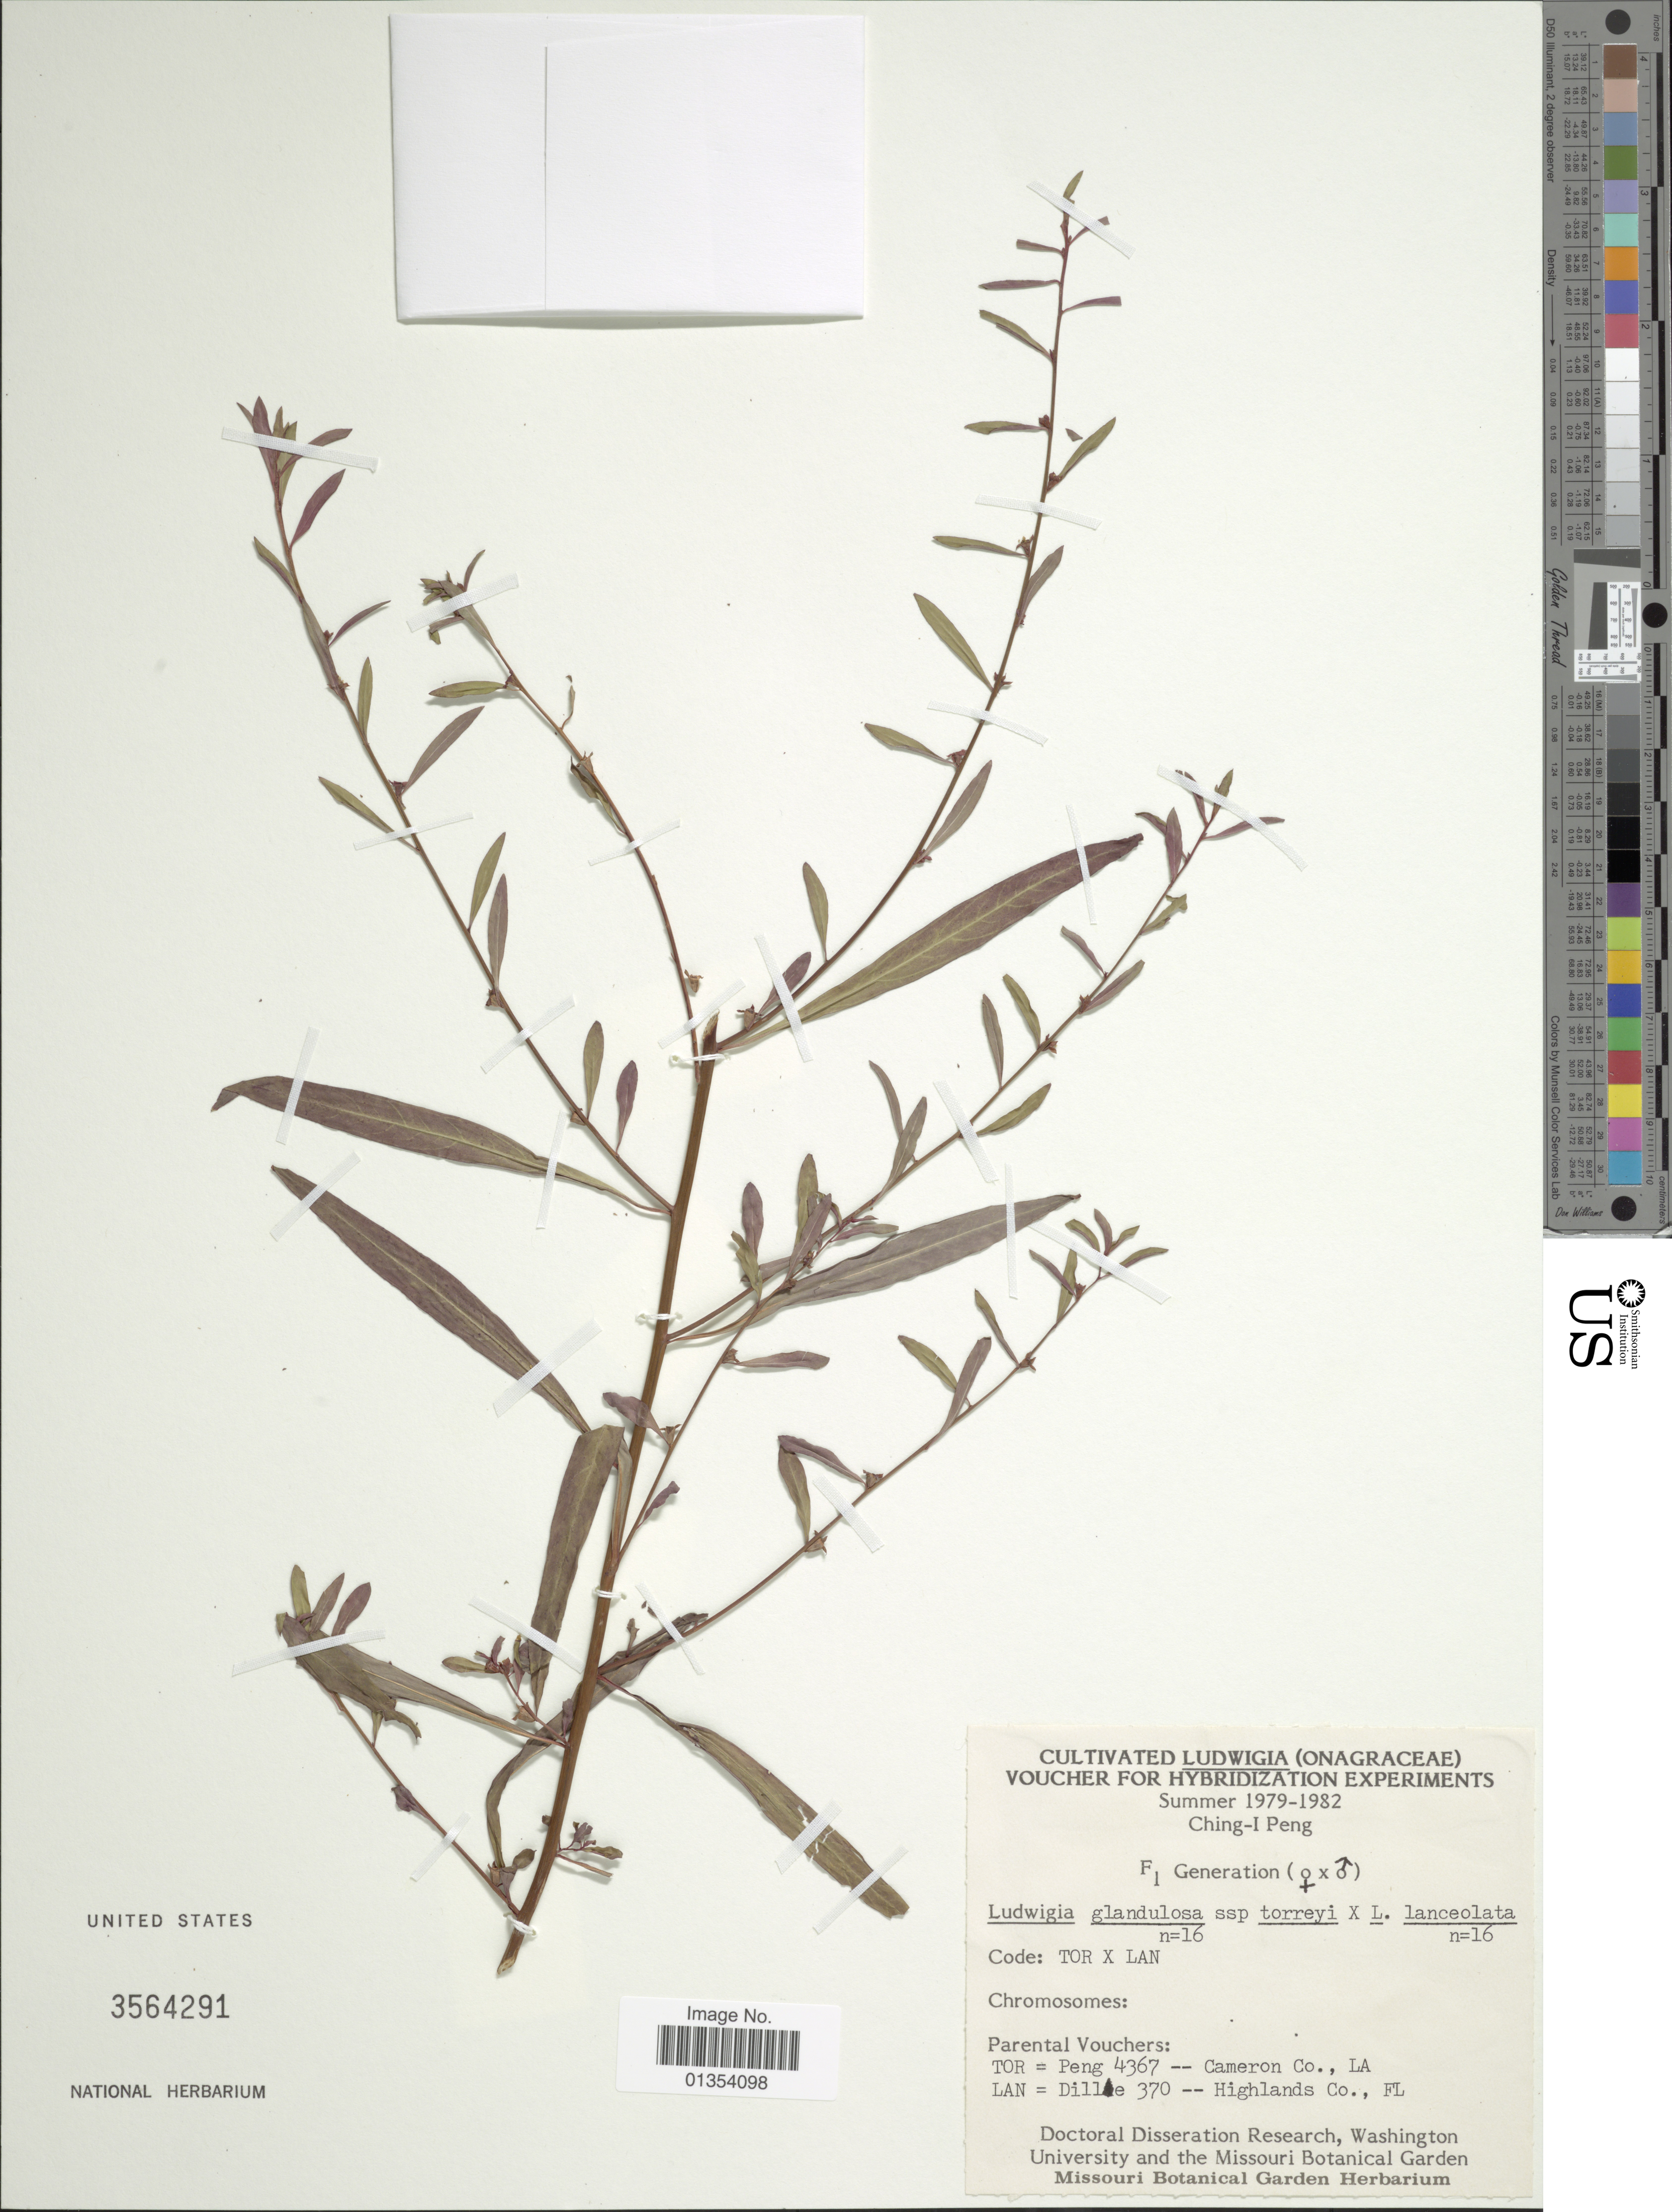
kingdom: Plantae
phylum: Tracheophyta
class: Magnoliopsida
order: Myrtales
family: Onagraceae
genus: Ludwigia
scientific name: Ludwigia glandulosa subsp. brachycarpa x L. lanceolata Elliott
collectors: C.-I Peng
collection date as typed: Summer 1979 - 1982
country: United States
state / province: Missouri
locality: Missouri Botanical Garden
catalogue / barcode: US 3564291